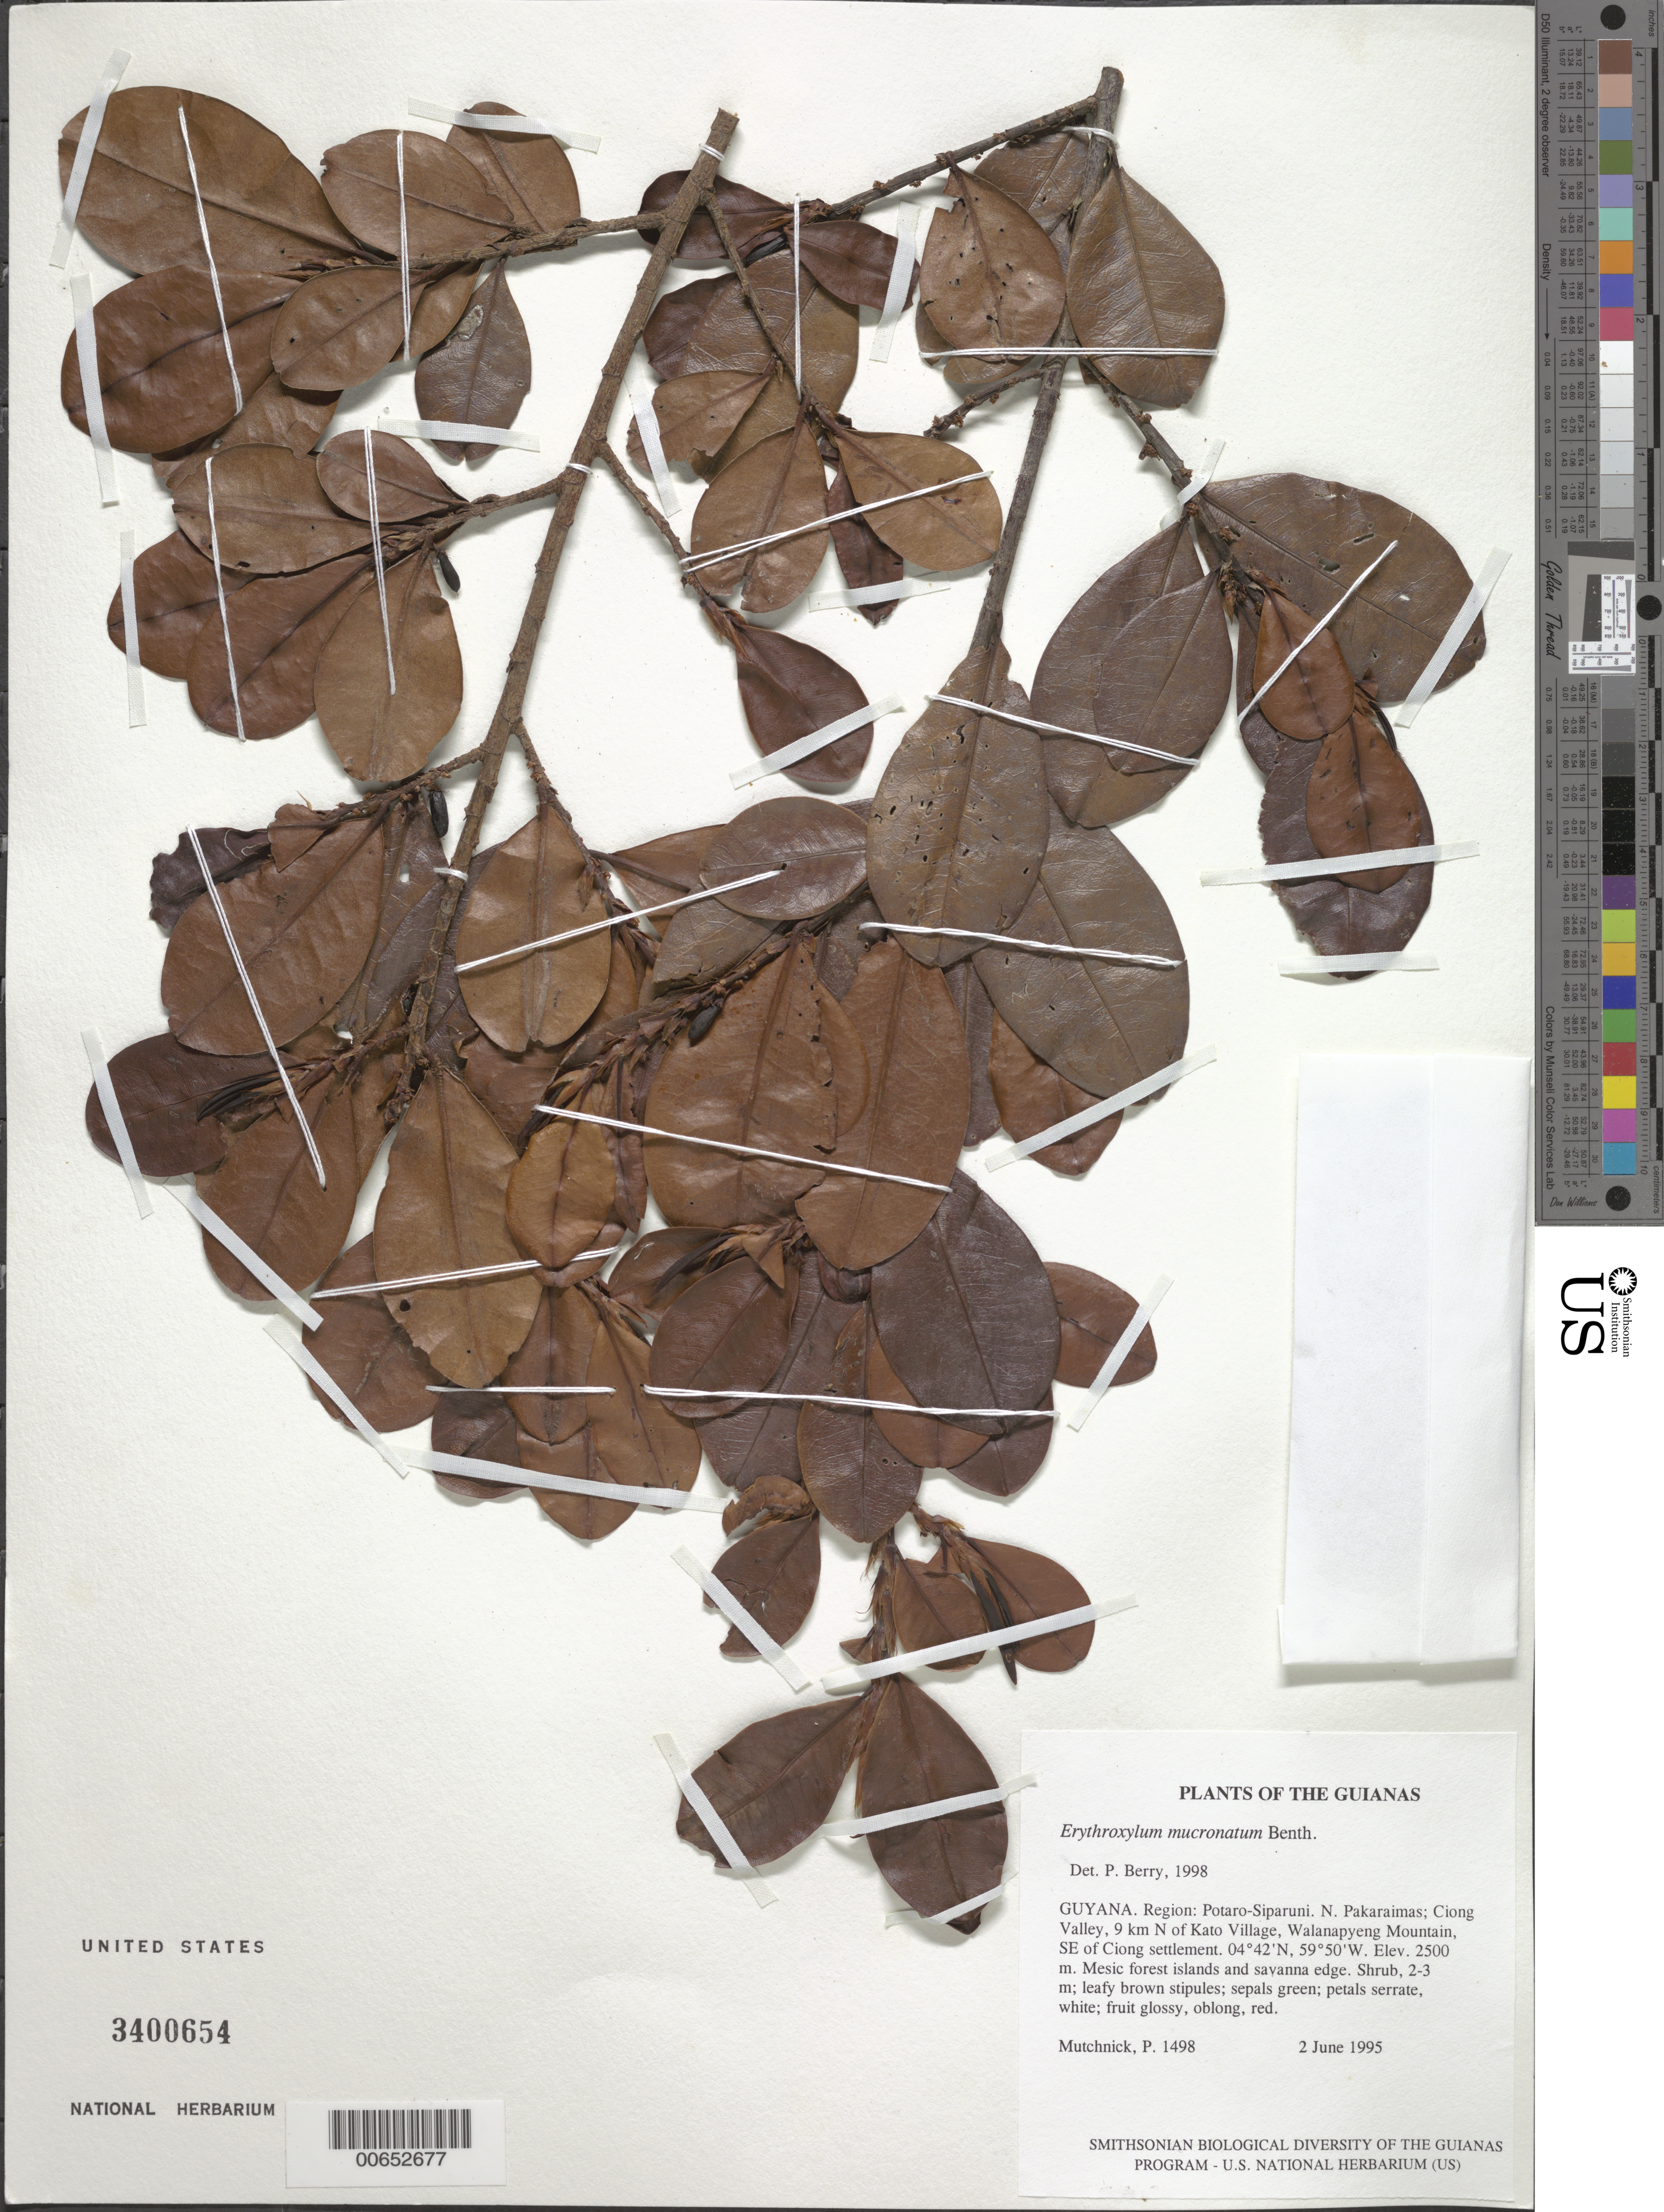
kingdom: Plantae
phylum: Tracheophyta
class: Magnoliopsida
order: Malpighiales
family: Erythroxylaceae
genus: Erythroxylum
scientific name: Erythroxylum mucronatum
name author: Benth.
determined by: Berry, P. E., (WIS), University of Wisconsin - Madison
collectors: P. Mutchnick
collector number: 1498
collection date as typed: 2 June 1995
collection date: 1995-06-02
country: Guyana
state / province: Potaro-Siparuni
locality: N. Pakaraimas; Ciong Valley, 9 km N of Kato Village, Walanapyeng Mountain, SE of Ciong settlement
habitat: Mesic forest islands and savanna edge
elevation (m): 2500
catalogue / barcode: US 3400654